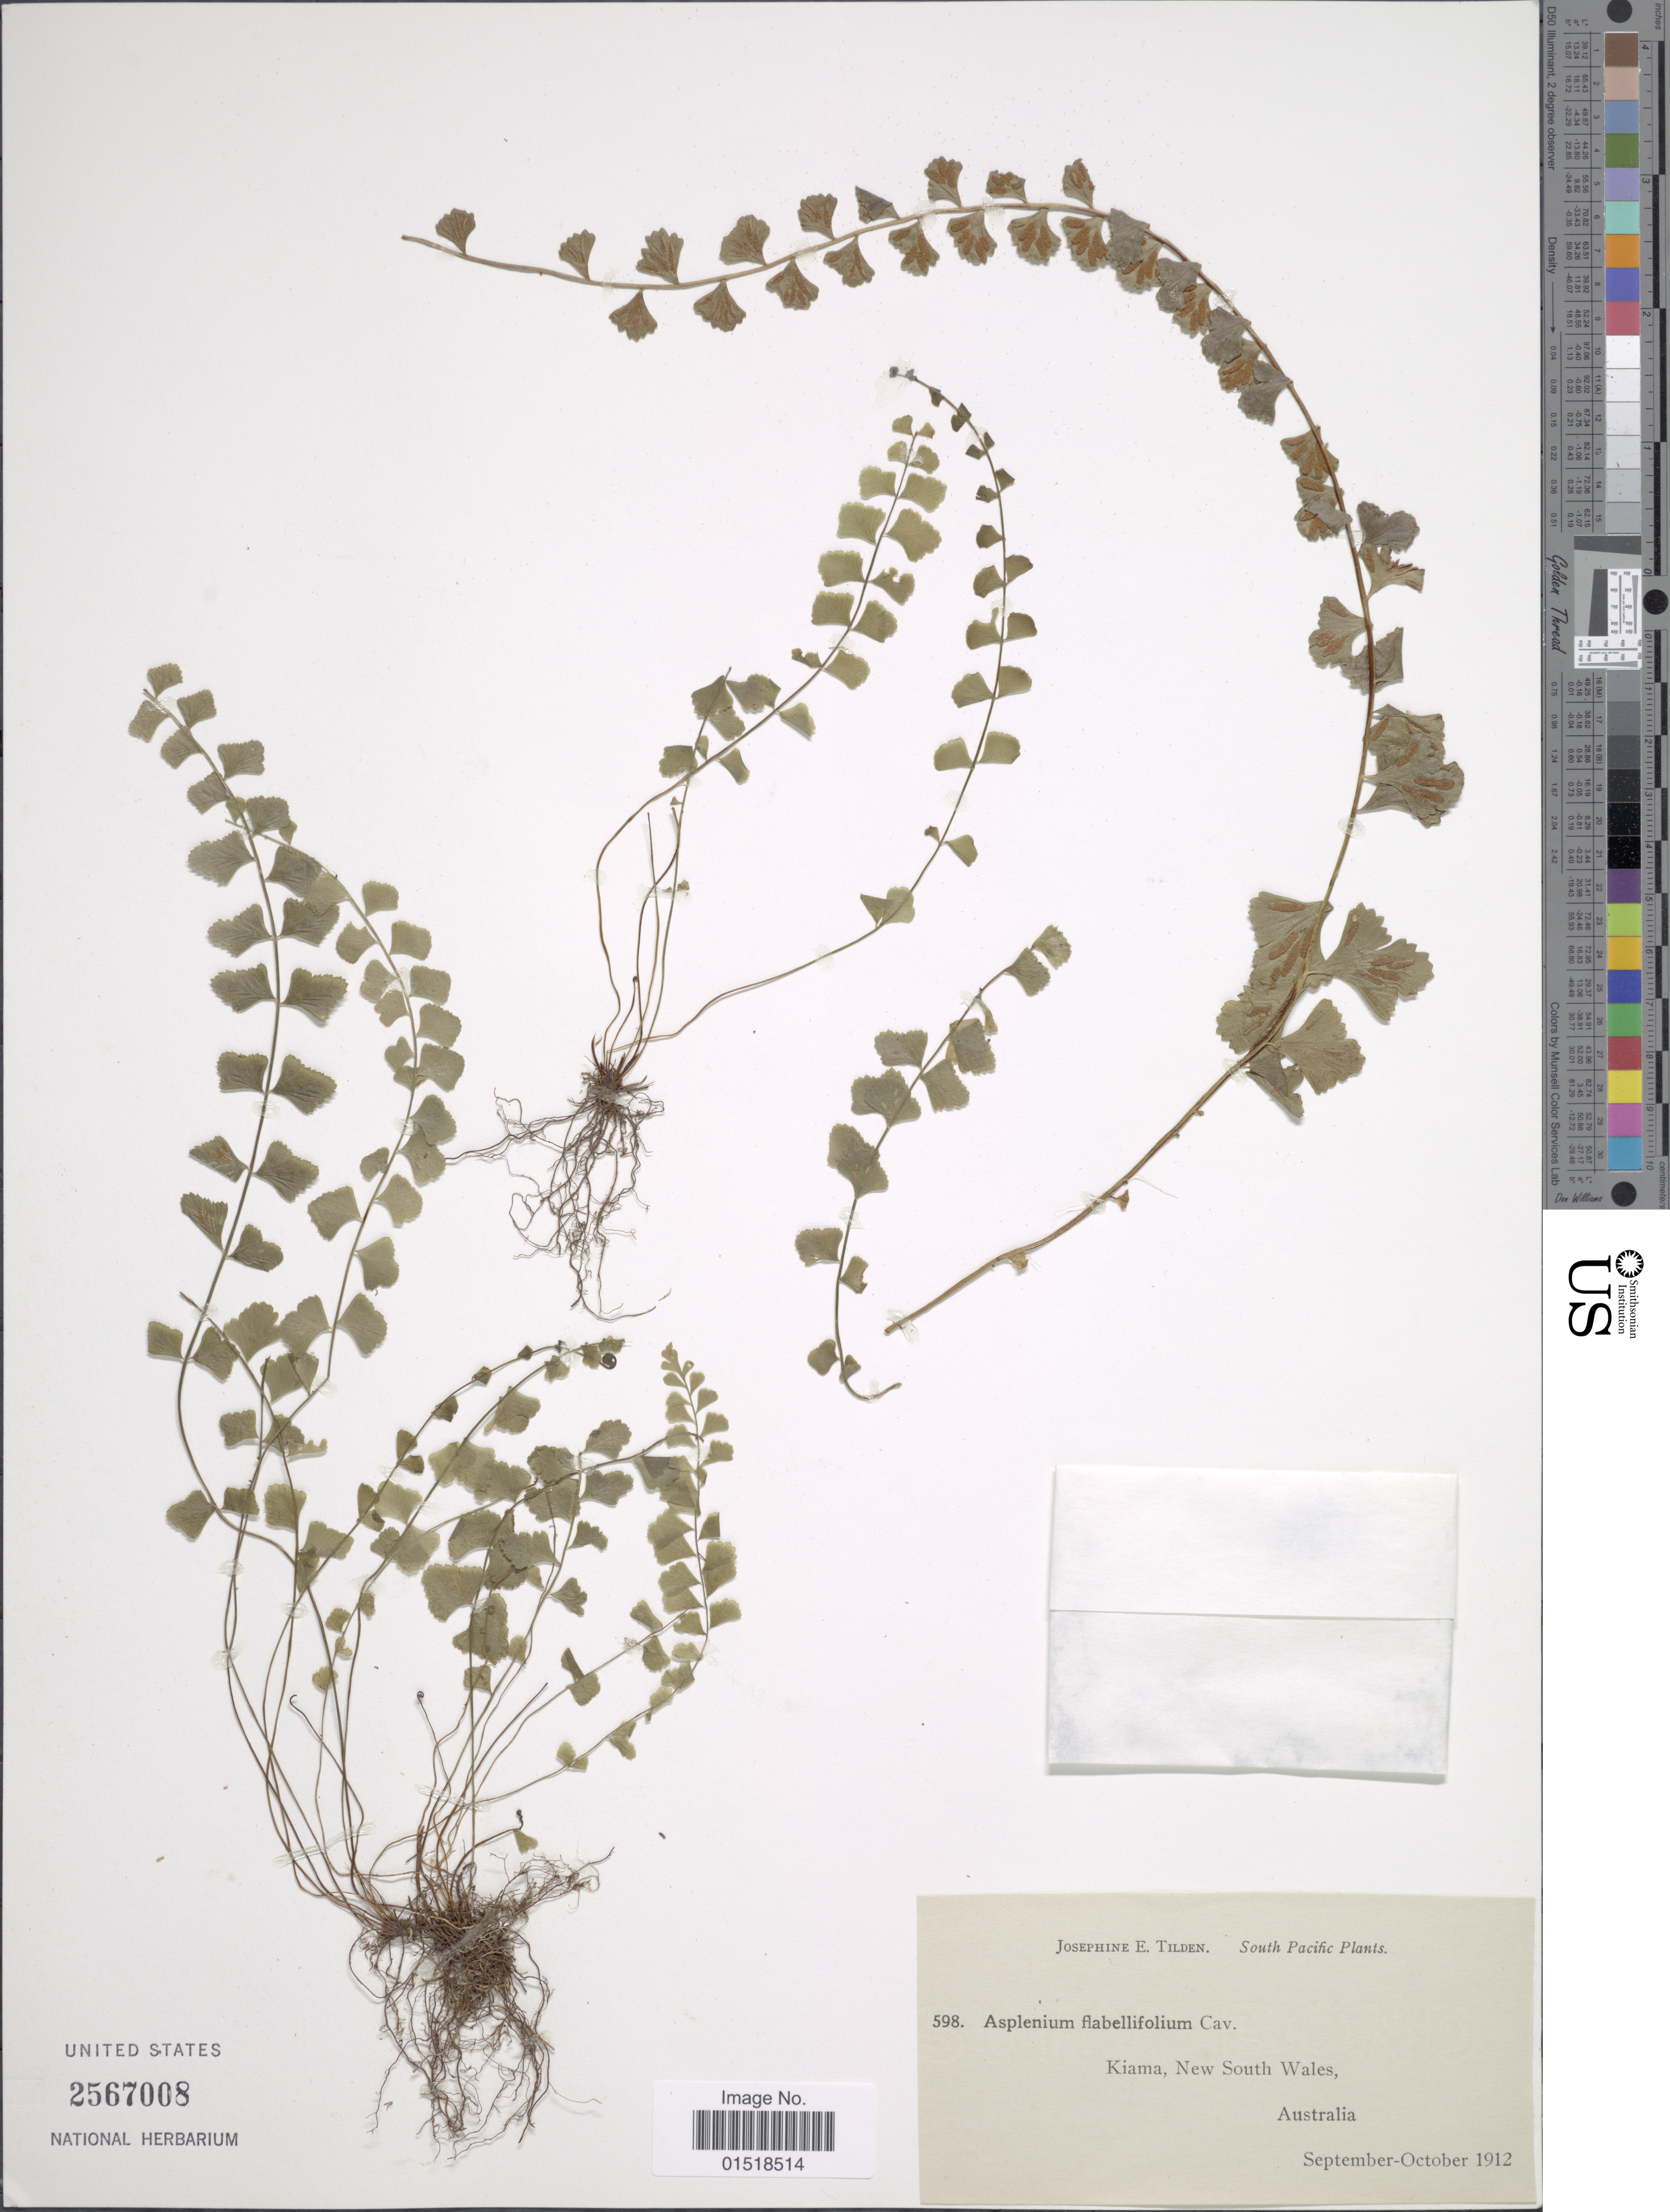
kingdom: Plantae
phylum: Tracheophyta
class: Polypodiopsida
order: Polypodiales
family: Aspleniaceae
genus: Asplenium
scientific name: Asplenium flabellifolium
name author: Cav.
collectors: J. E. Tilden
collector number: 598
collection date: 1912-09/1912-10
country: Australia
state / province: New South Wales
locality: South Pacific. Kiama.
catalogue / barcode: US 2567008